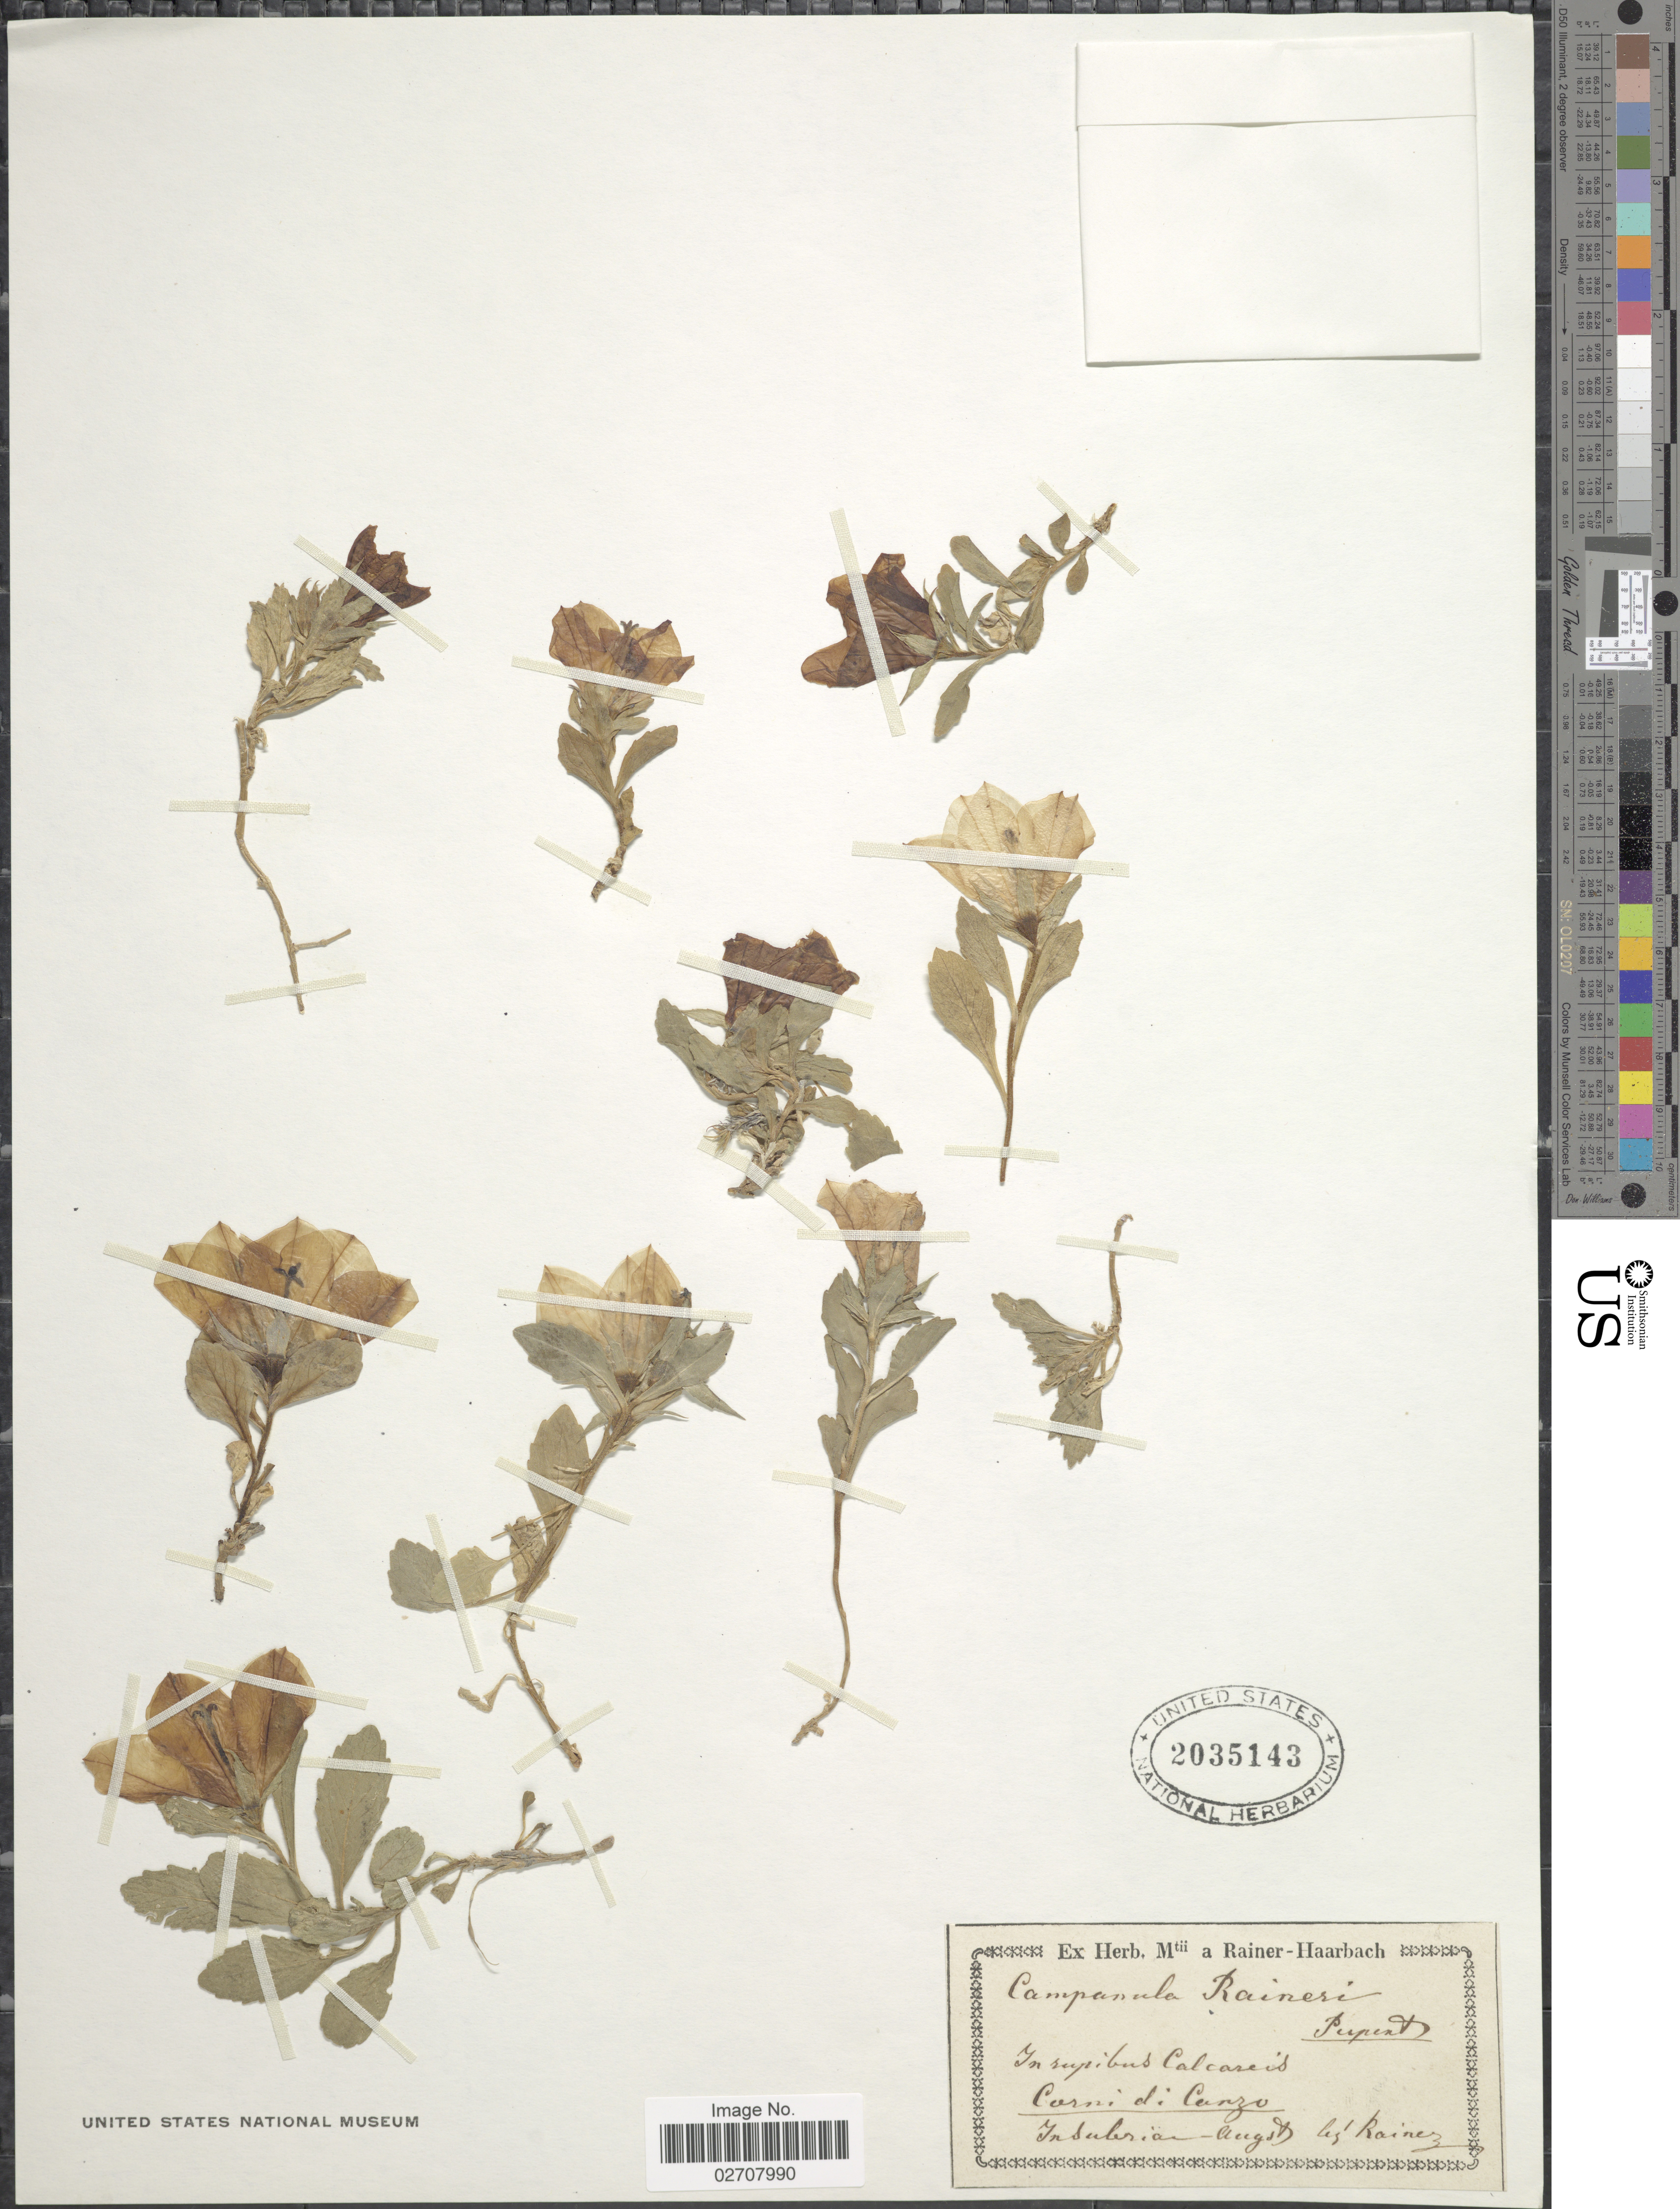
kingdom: Plantae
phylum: Tracheophyta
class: Magnoliopsida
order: Asterales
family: Campanulaceae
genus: Campanula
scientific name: Campanula raineri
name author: Perp.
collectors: Rainez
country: Italy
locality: Corni du Canzo, In subria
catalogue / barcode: US 2035143